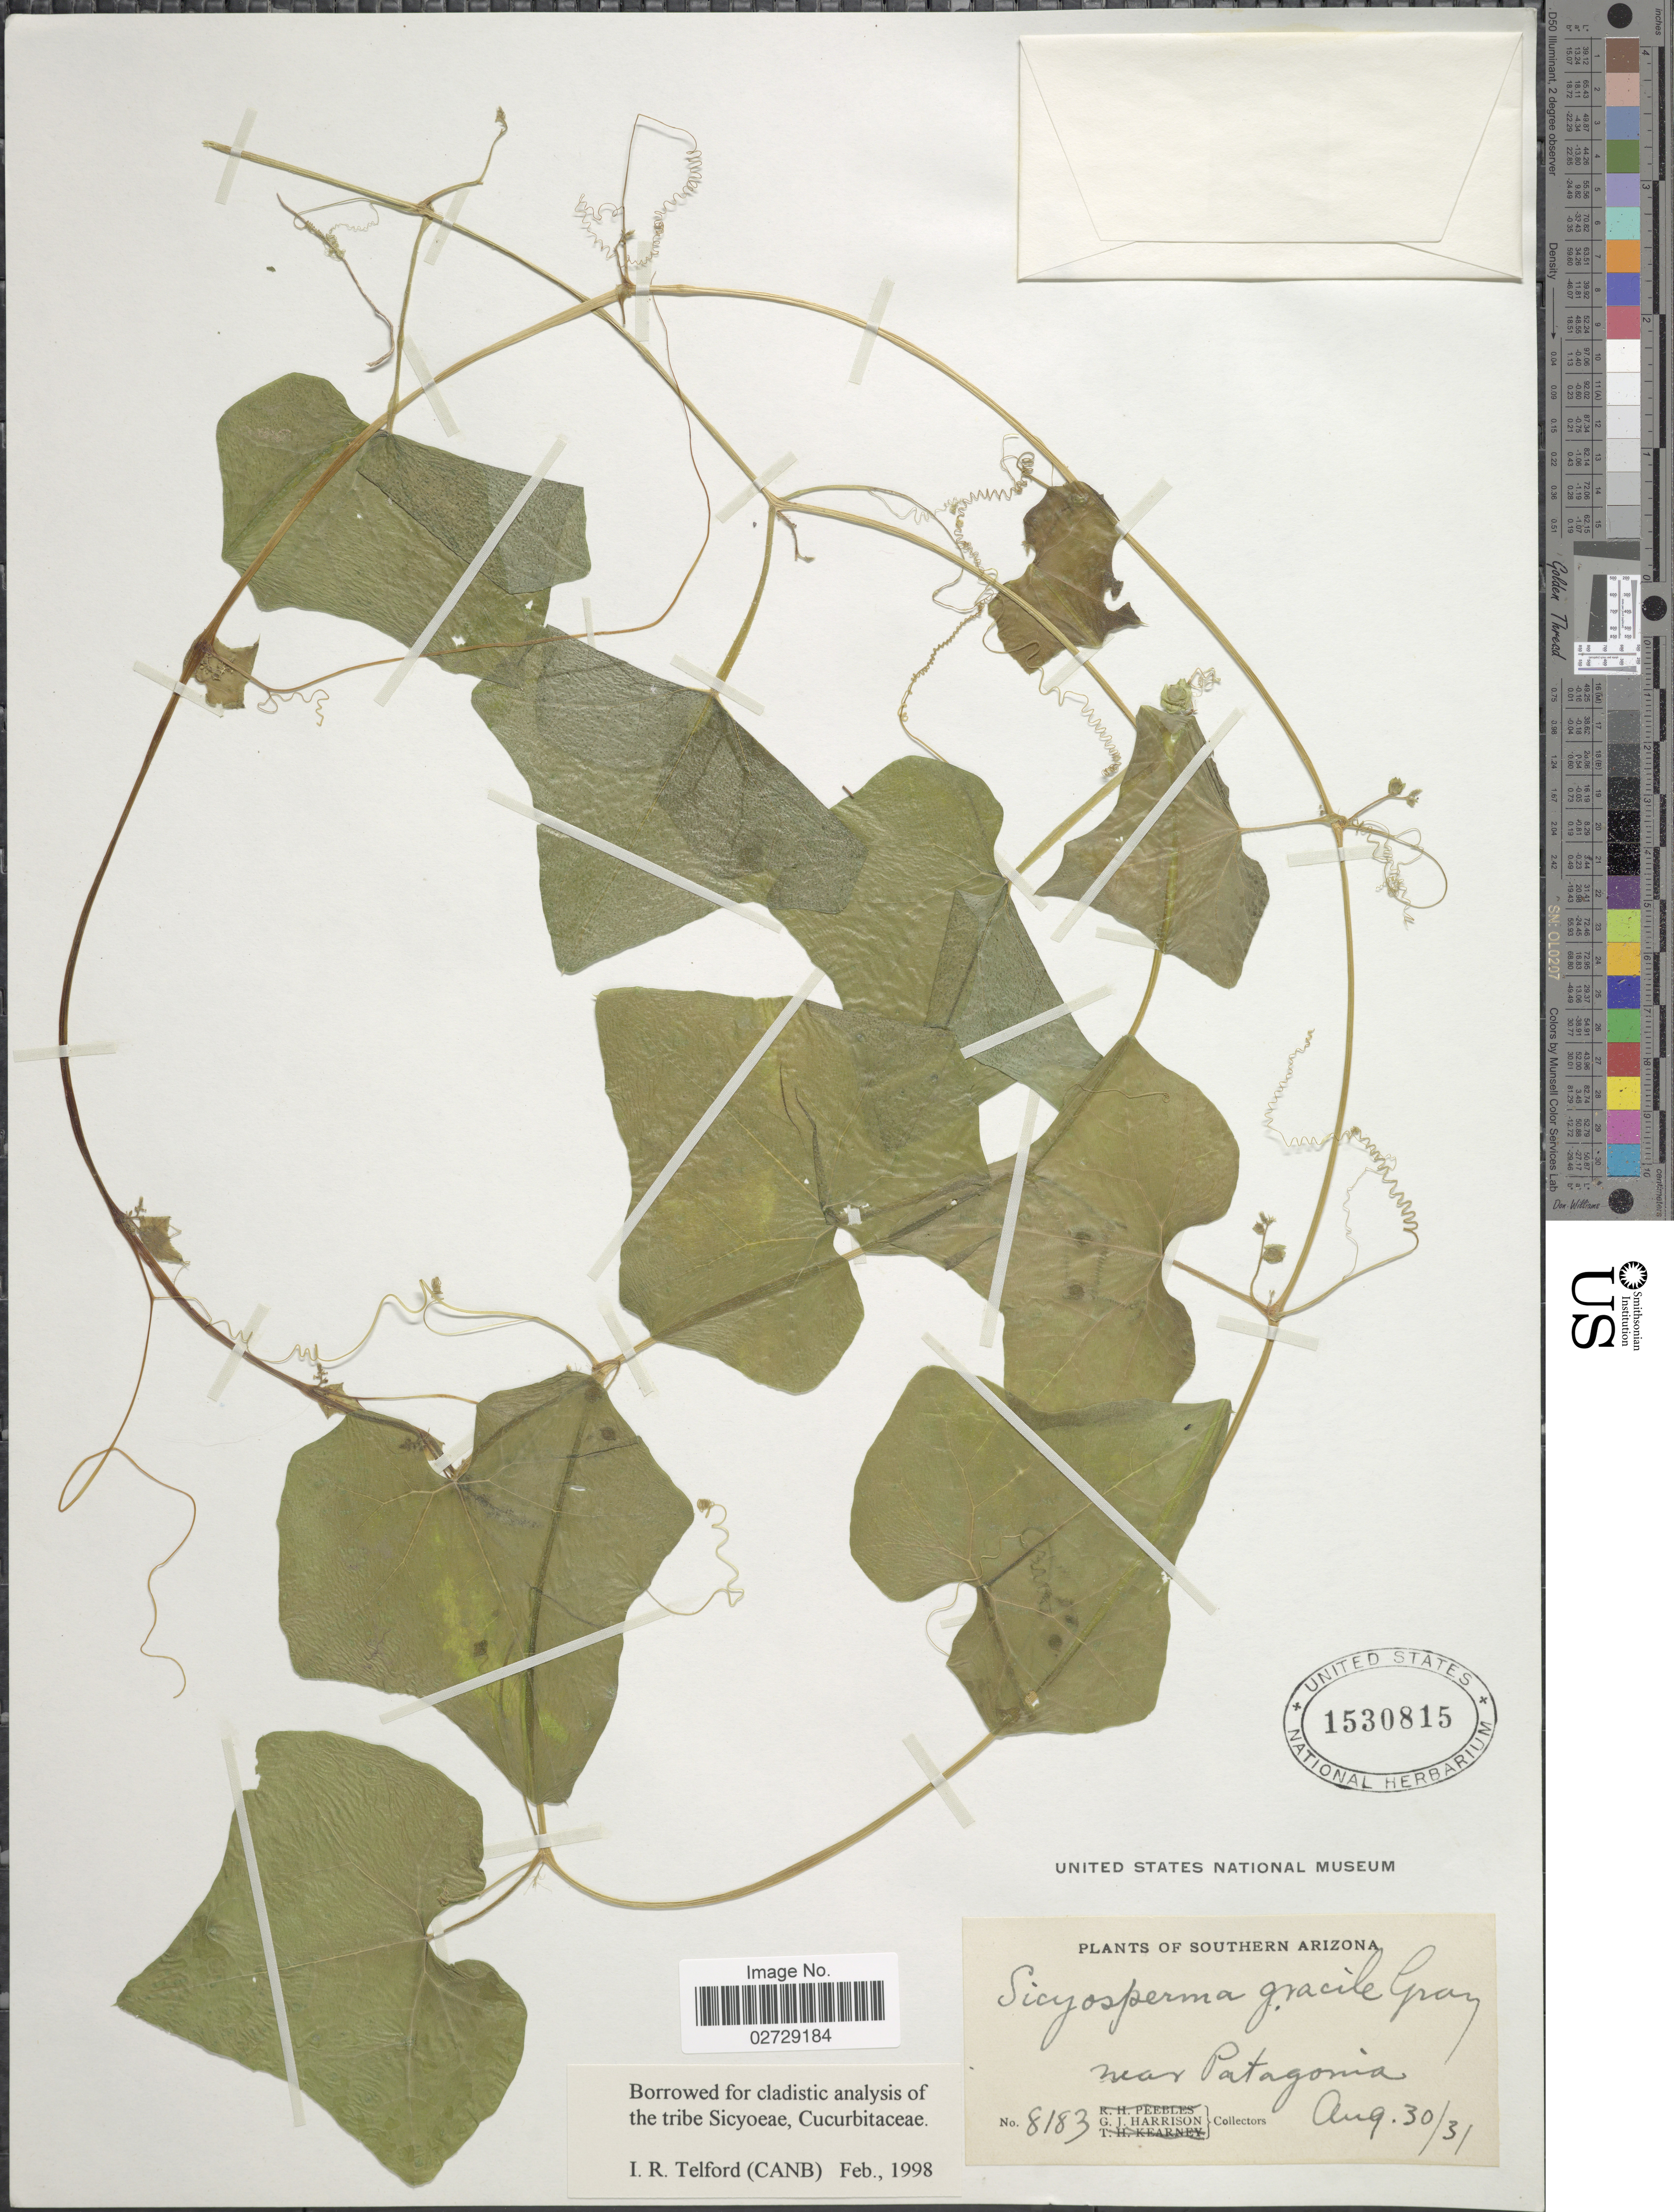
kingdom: Plantae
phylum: Tracheophyta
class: Magnoliopsida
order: Cucurbitales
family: Cucurbitaceae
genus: Sicyosperma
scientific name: Sicyosperma gracile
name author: A. Gray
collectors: G. J. Harrison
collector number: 8183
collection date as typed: Transcribed d/m/y: 30/8/31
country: United States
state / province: Arizona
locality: Southern Arizona, near Patagonia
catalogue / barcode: US 1530815